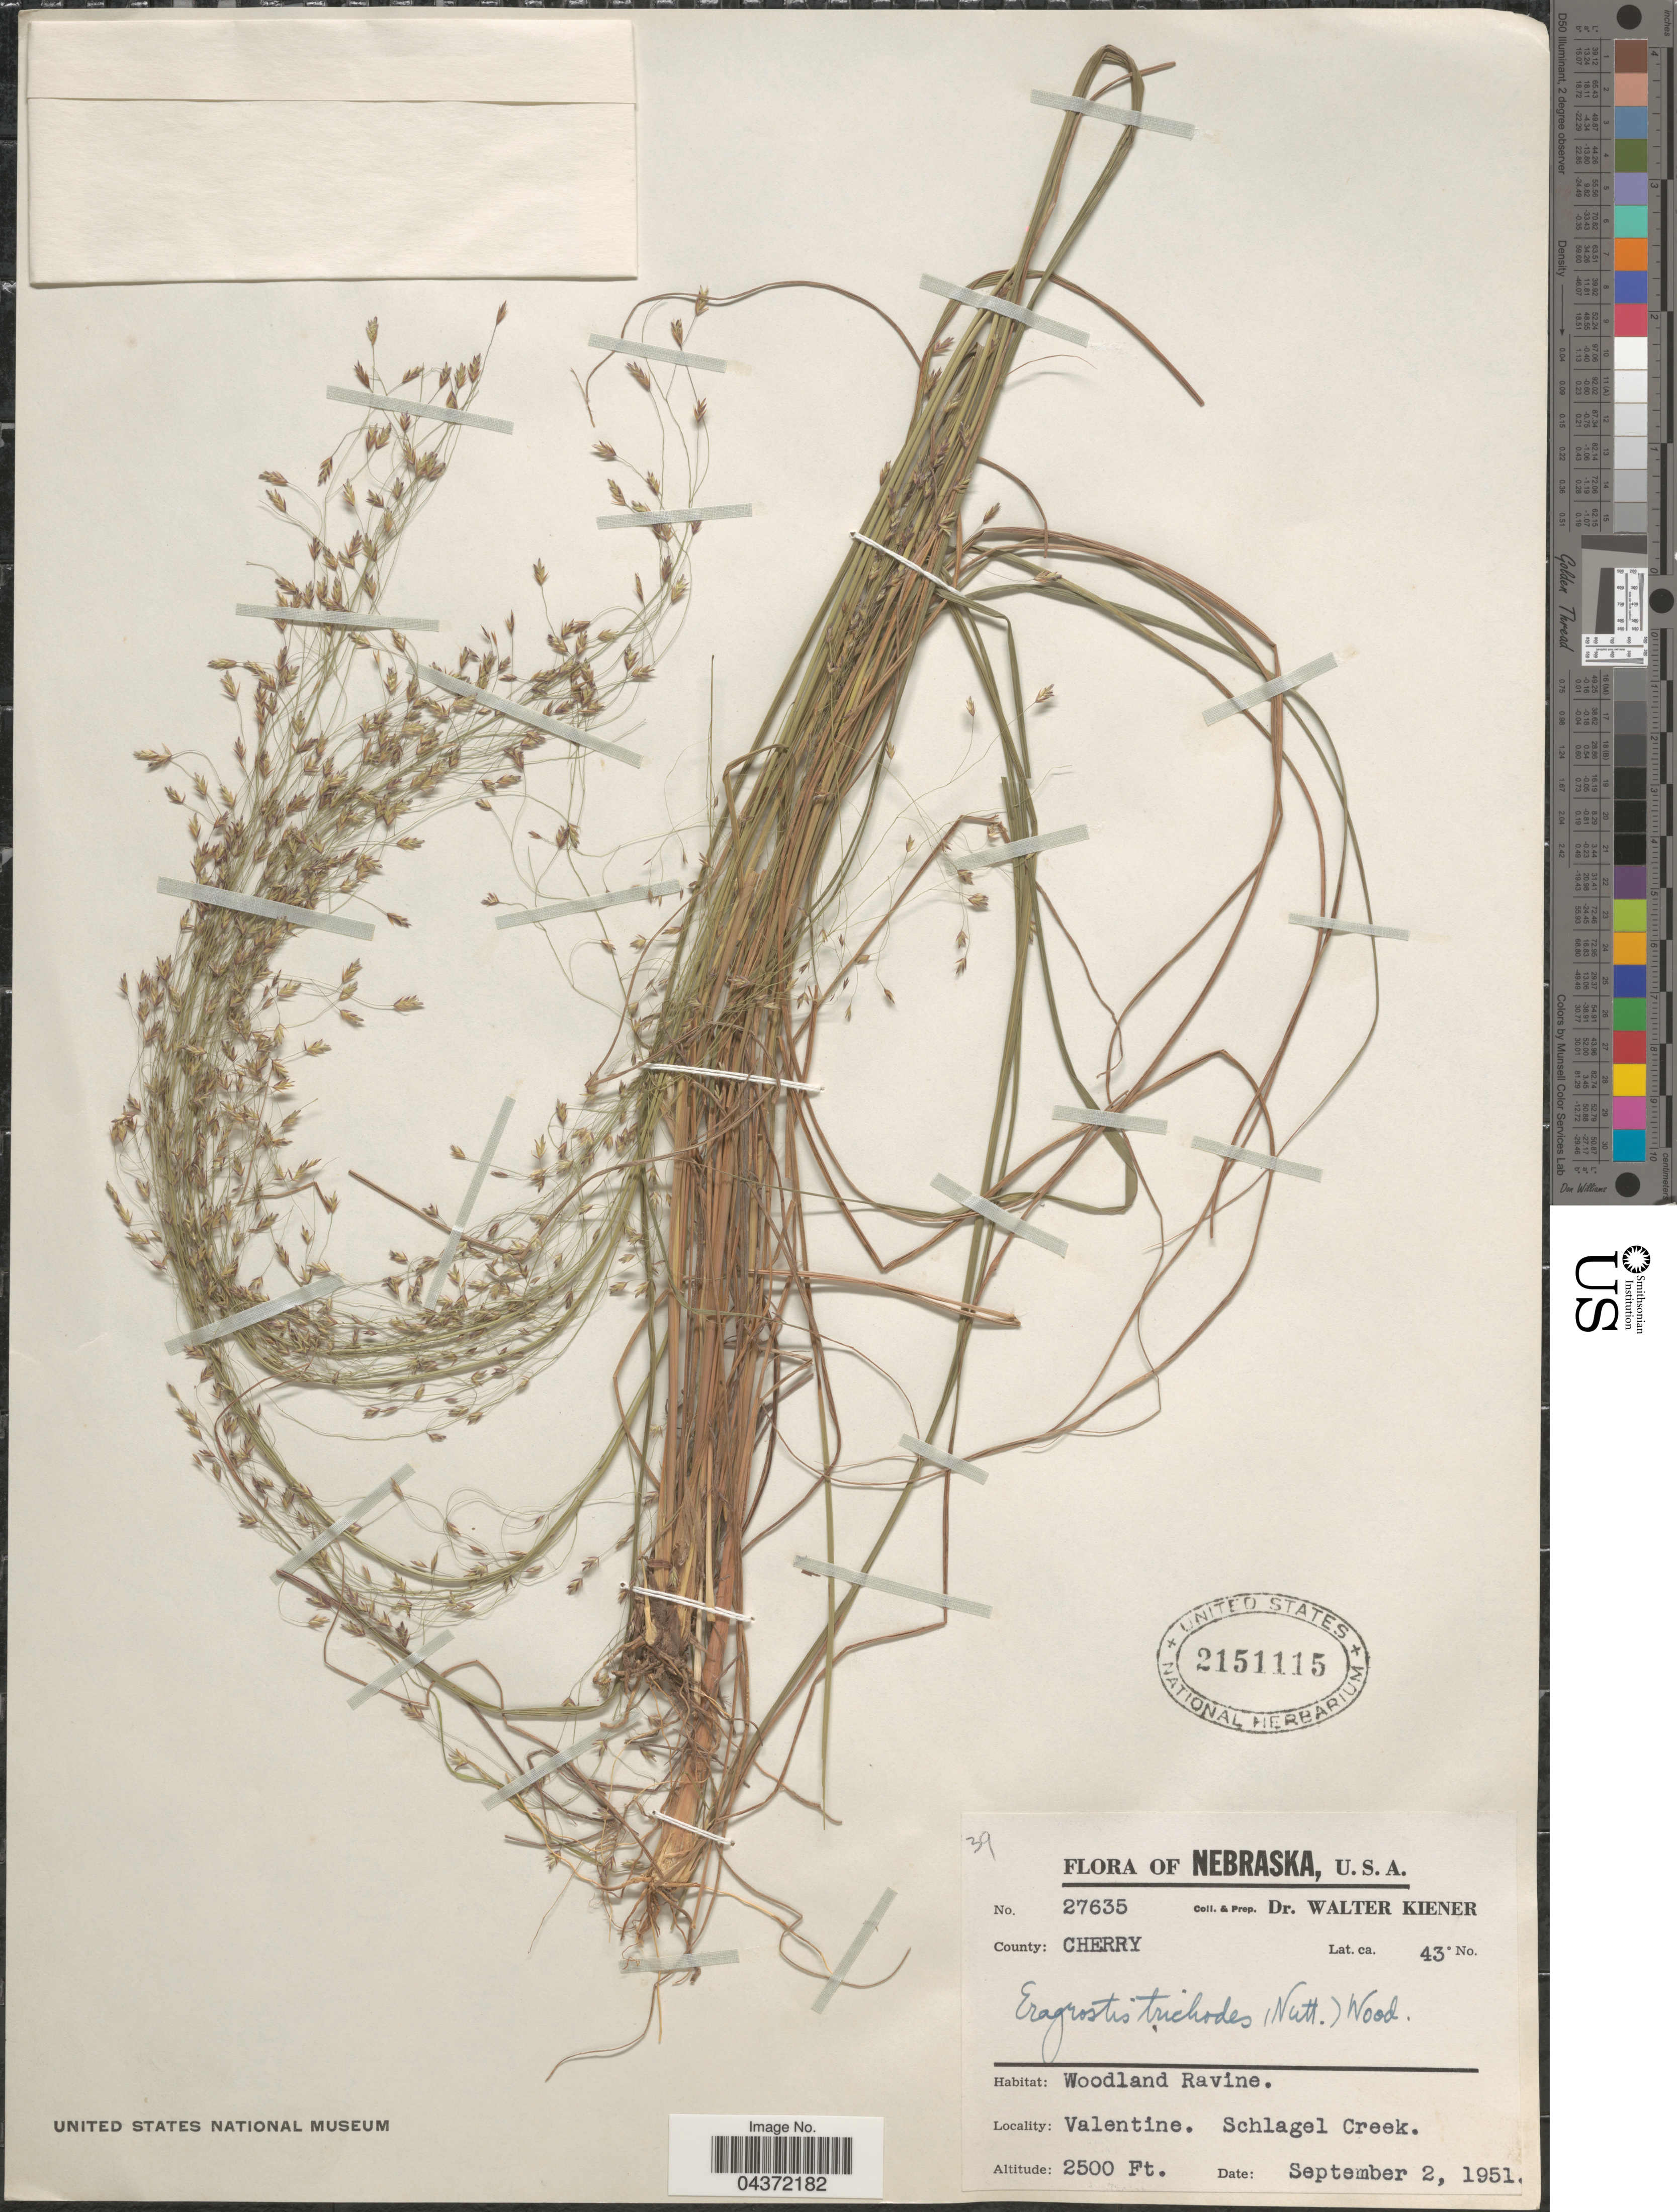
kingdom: Plantae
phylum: Tracheophyta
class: Liliopsida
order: Poales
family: Poaceae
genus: Eragrostis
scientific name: Eragrostis trichodes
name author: (Nutt.) Alph. Wood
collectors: W. Kiener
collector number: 27635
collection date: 1951-09-02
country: United States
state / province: Nebraska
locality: Woodland Ravine. Valentine. Schlagel Creek.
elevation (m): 762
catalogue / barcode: US 2151115